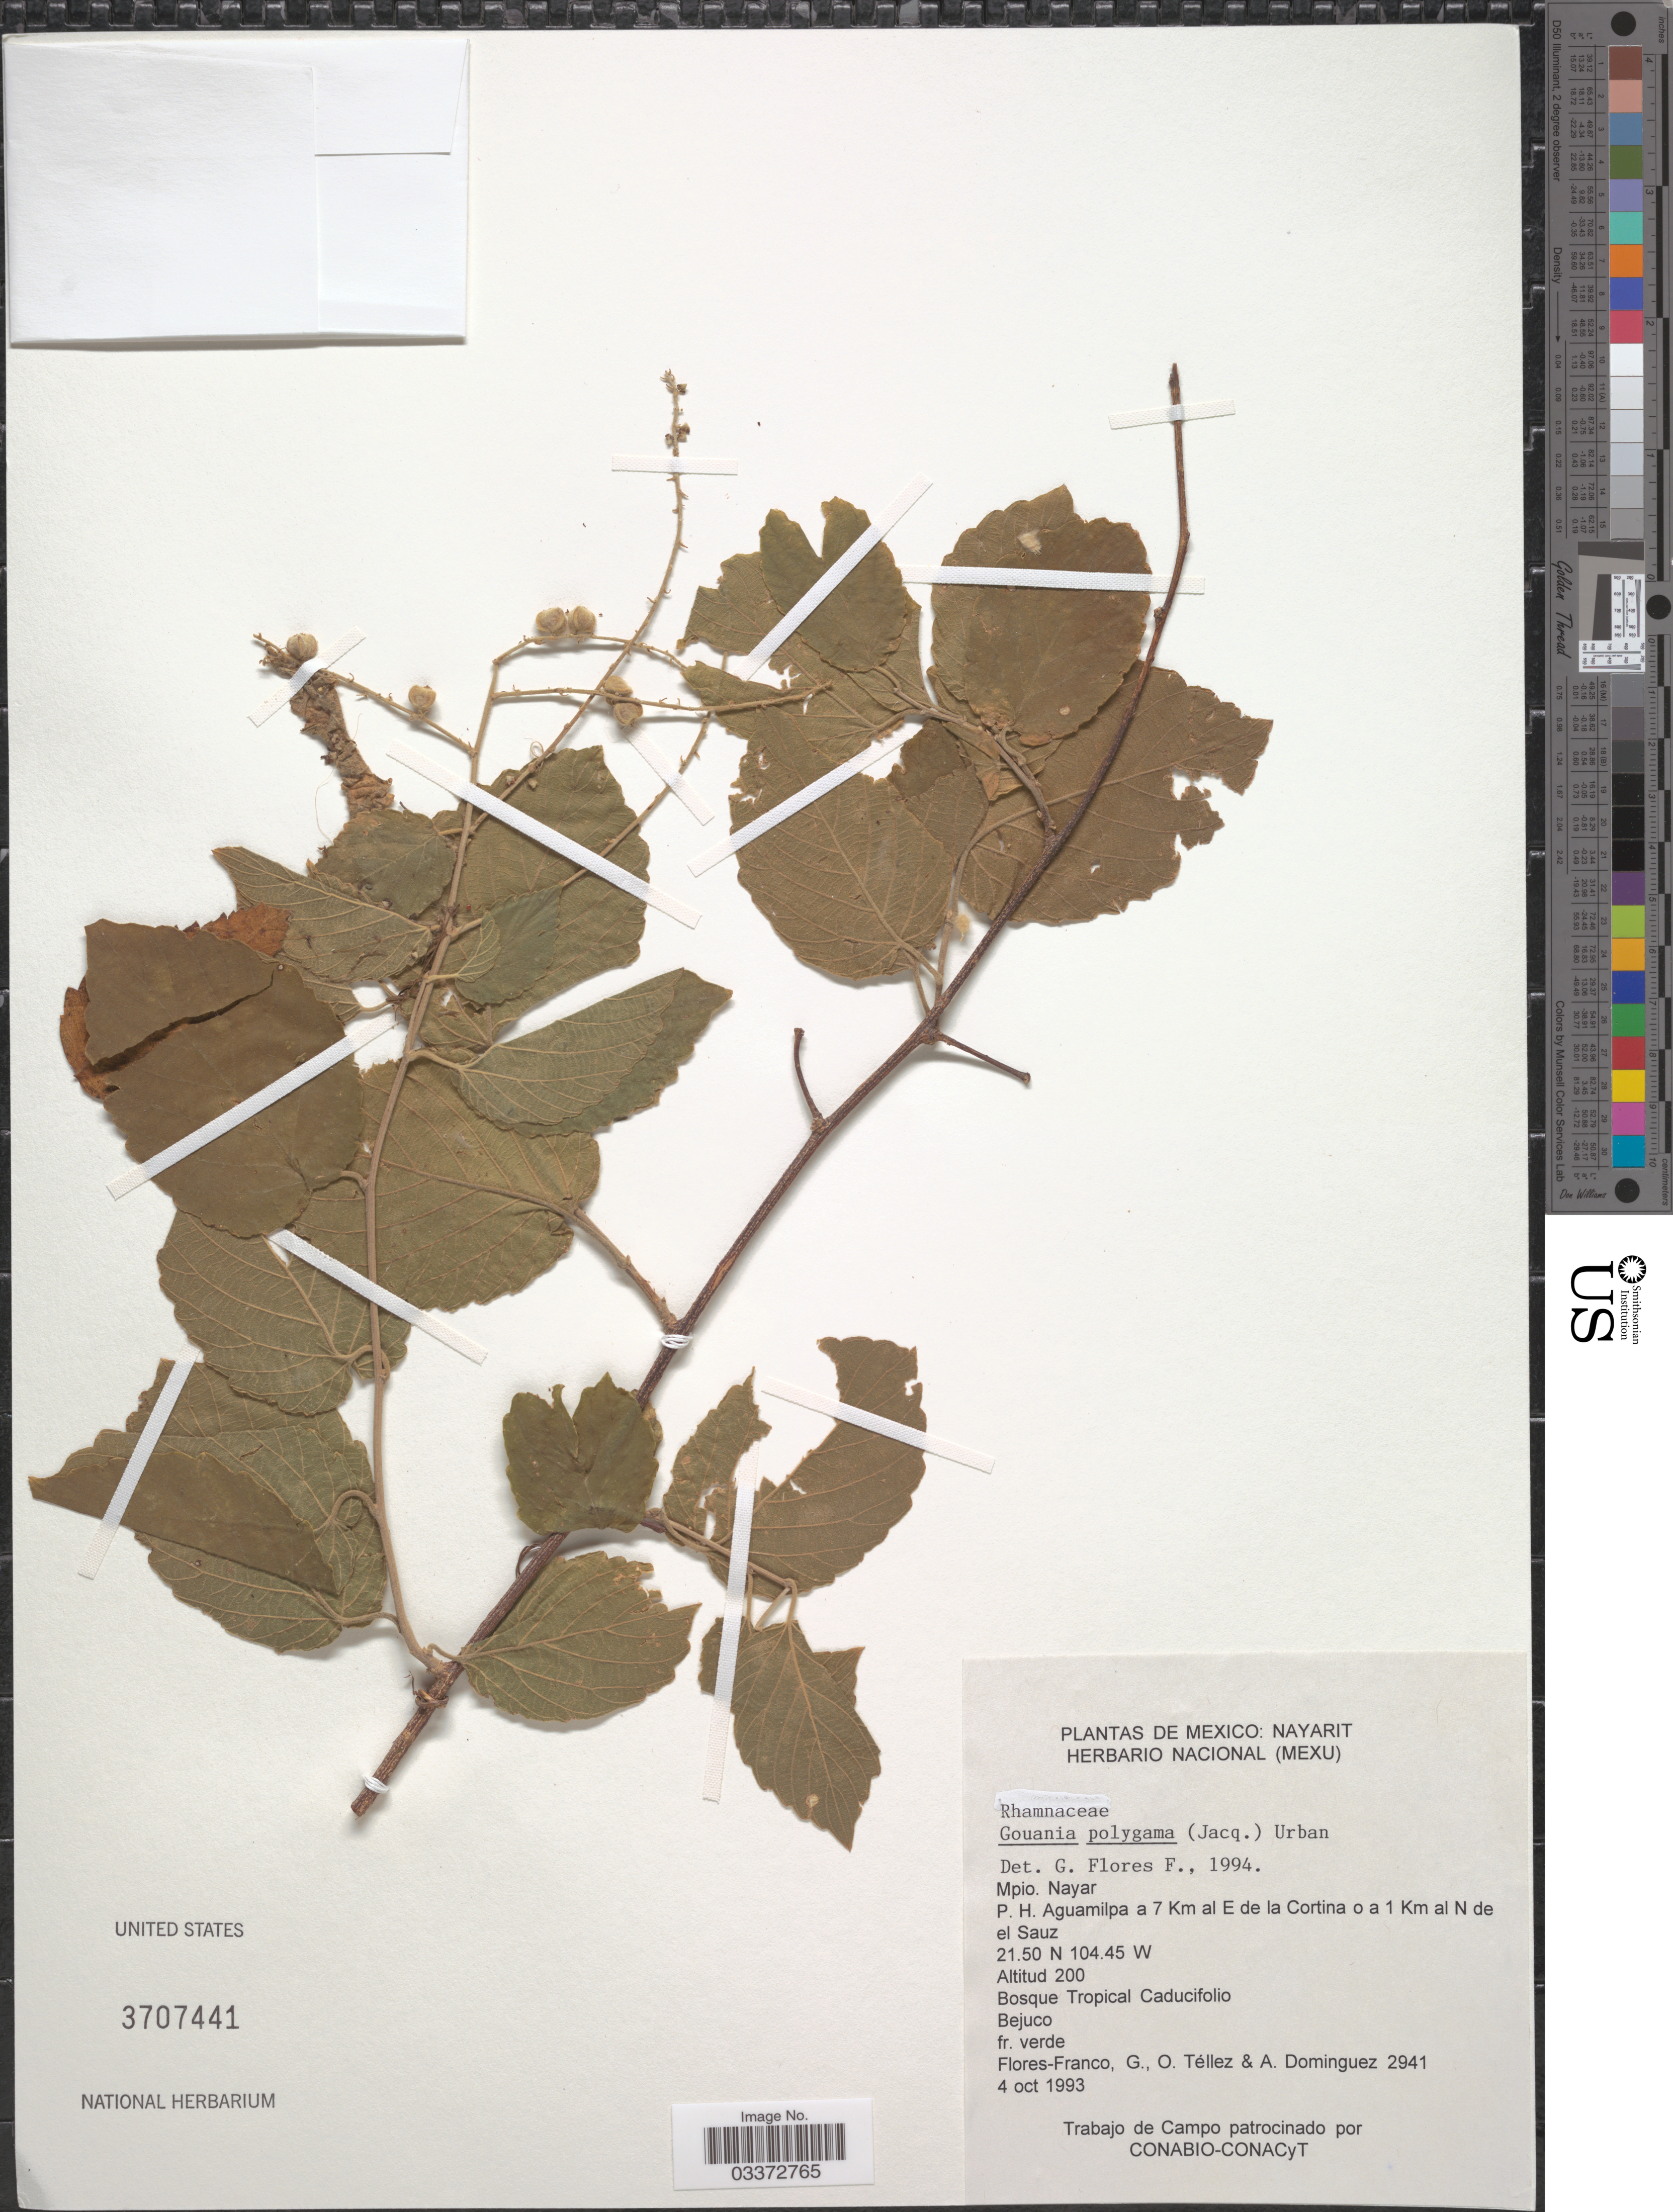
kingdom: Plantae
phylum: Tracheophyta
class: Magnoliopsida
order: Rosales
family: Rhamnaceae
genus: Gouania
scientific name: Gouania polygama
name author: (Jacq.) Urb.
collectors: G. Flores F., O. Tellez & A. Dominguez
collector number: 2941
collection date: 1993-10-04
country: Mexico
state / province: Nayarit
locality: Mpio. Nayar. P. H. Aguamilpa a 7 Km al E de la Cortina o a 1 Km al N de el Sauz.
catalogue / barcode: US 3707441